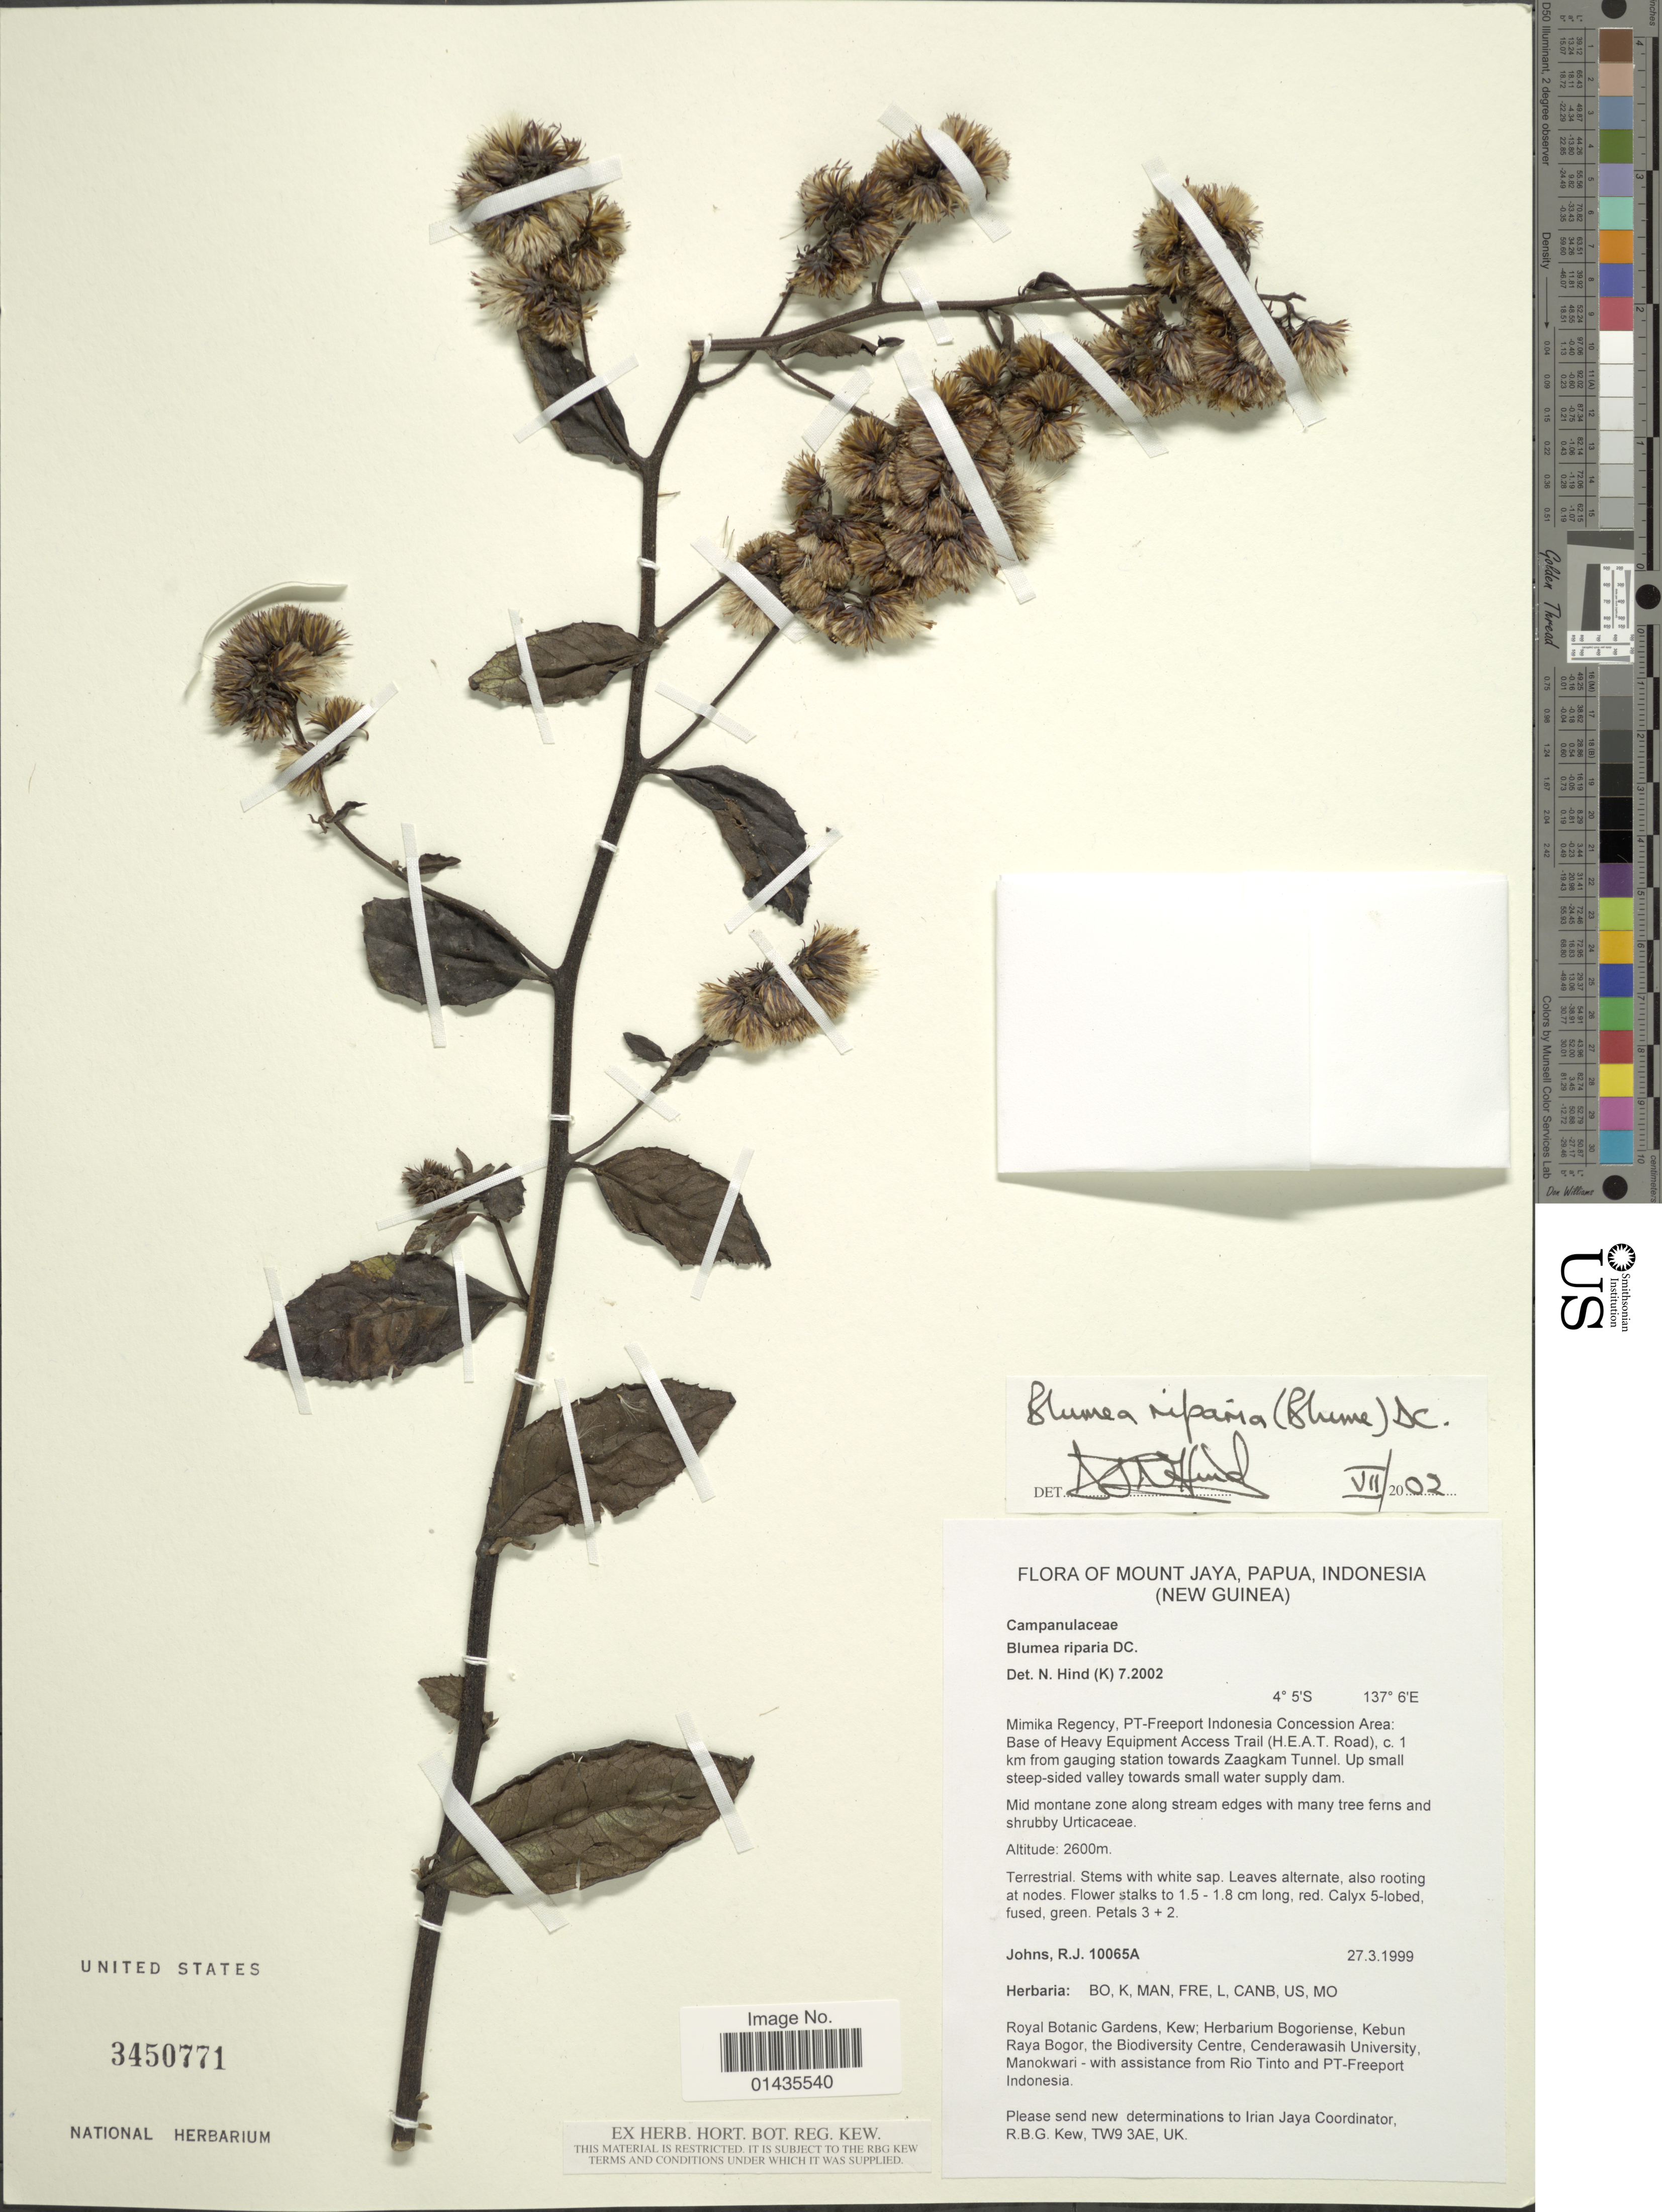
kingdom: Plantae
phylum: Tracheophyta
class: Magnoliopsida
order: Asterales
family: Asteraceae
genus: Blumea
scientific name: Blumea riparia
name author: (Blume) DC.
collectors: R. Johns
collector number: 10065A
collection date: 1999-03-27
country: Indonesia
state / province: Papua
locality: Mount Jaya, Mimika Regency, PT-Freeport Indonesia Concession Area, Base of Heavy Equipment Access Trail (H.E.A.T. Road), c. 1 km from gauging station towards Zaagkam Tunnel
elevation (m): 2600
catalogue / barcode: US 3450771